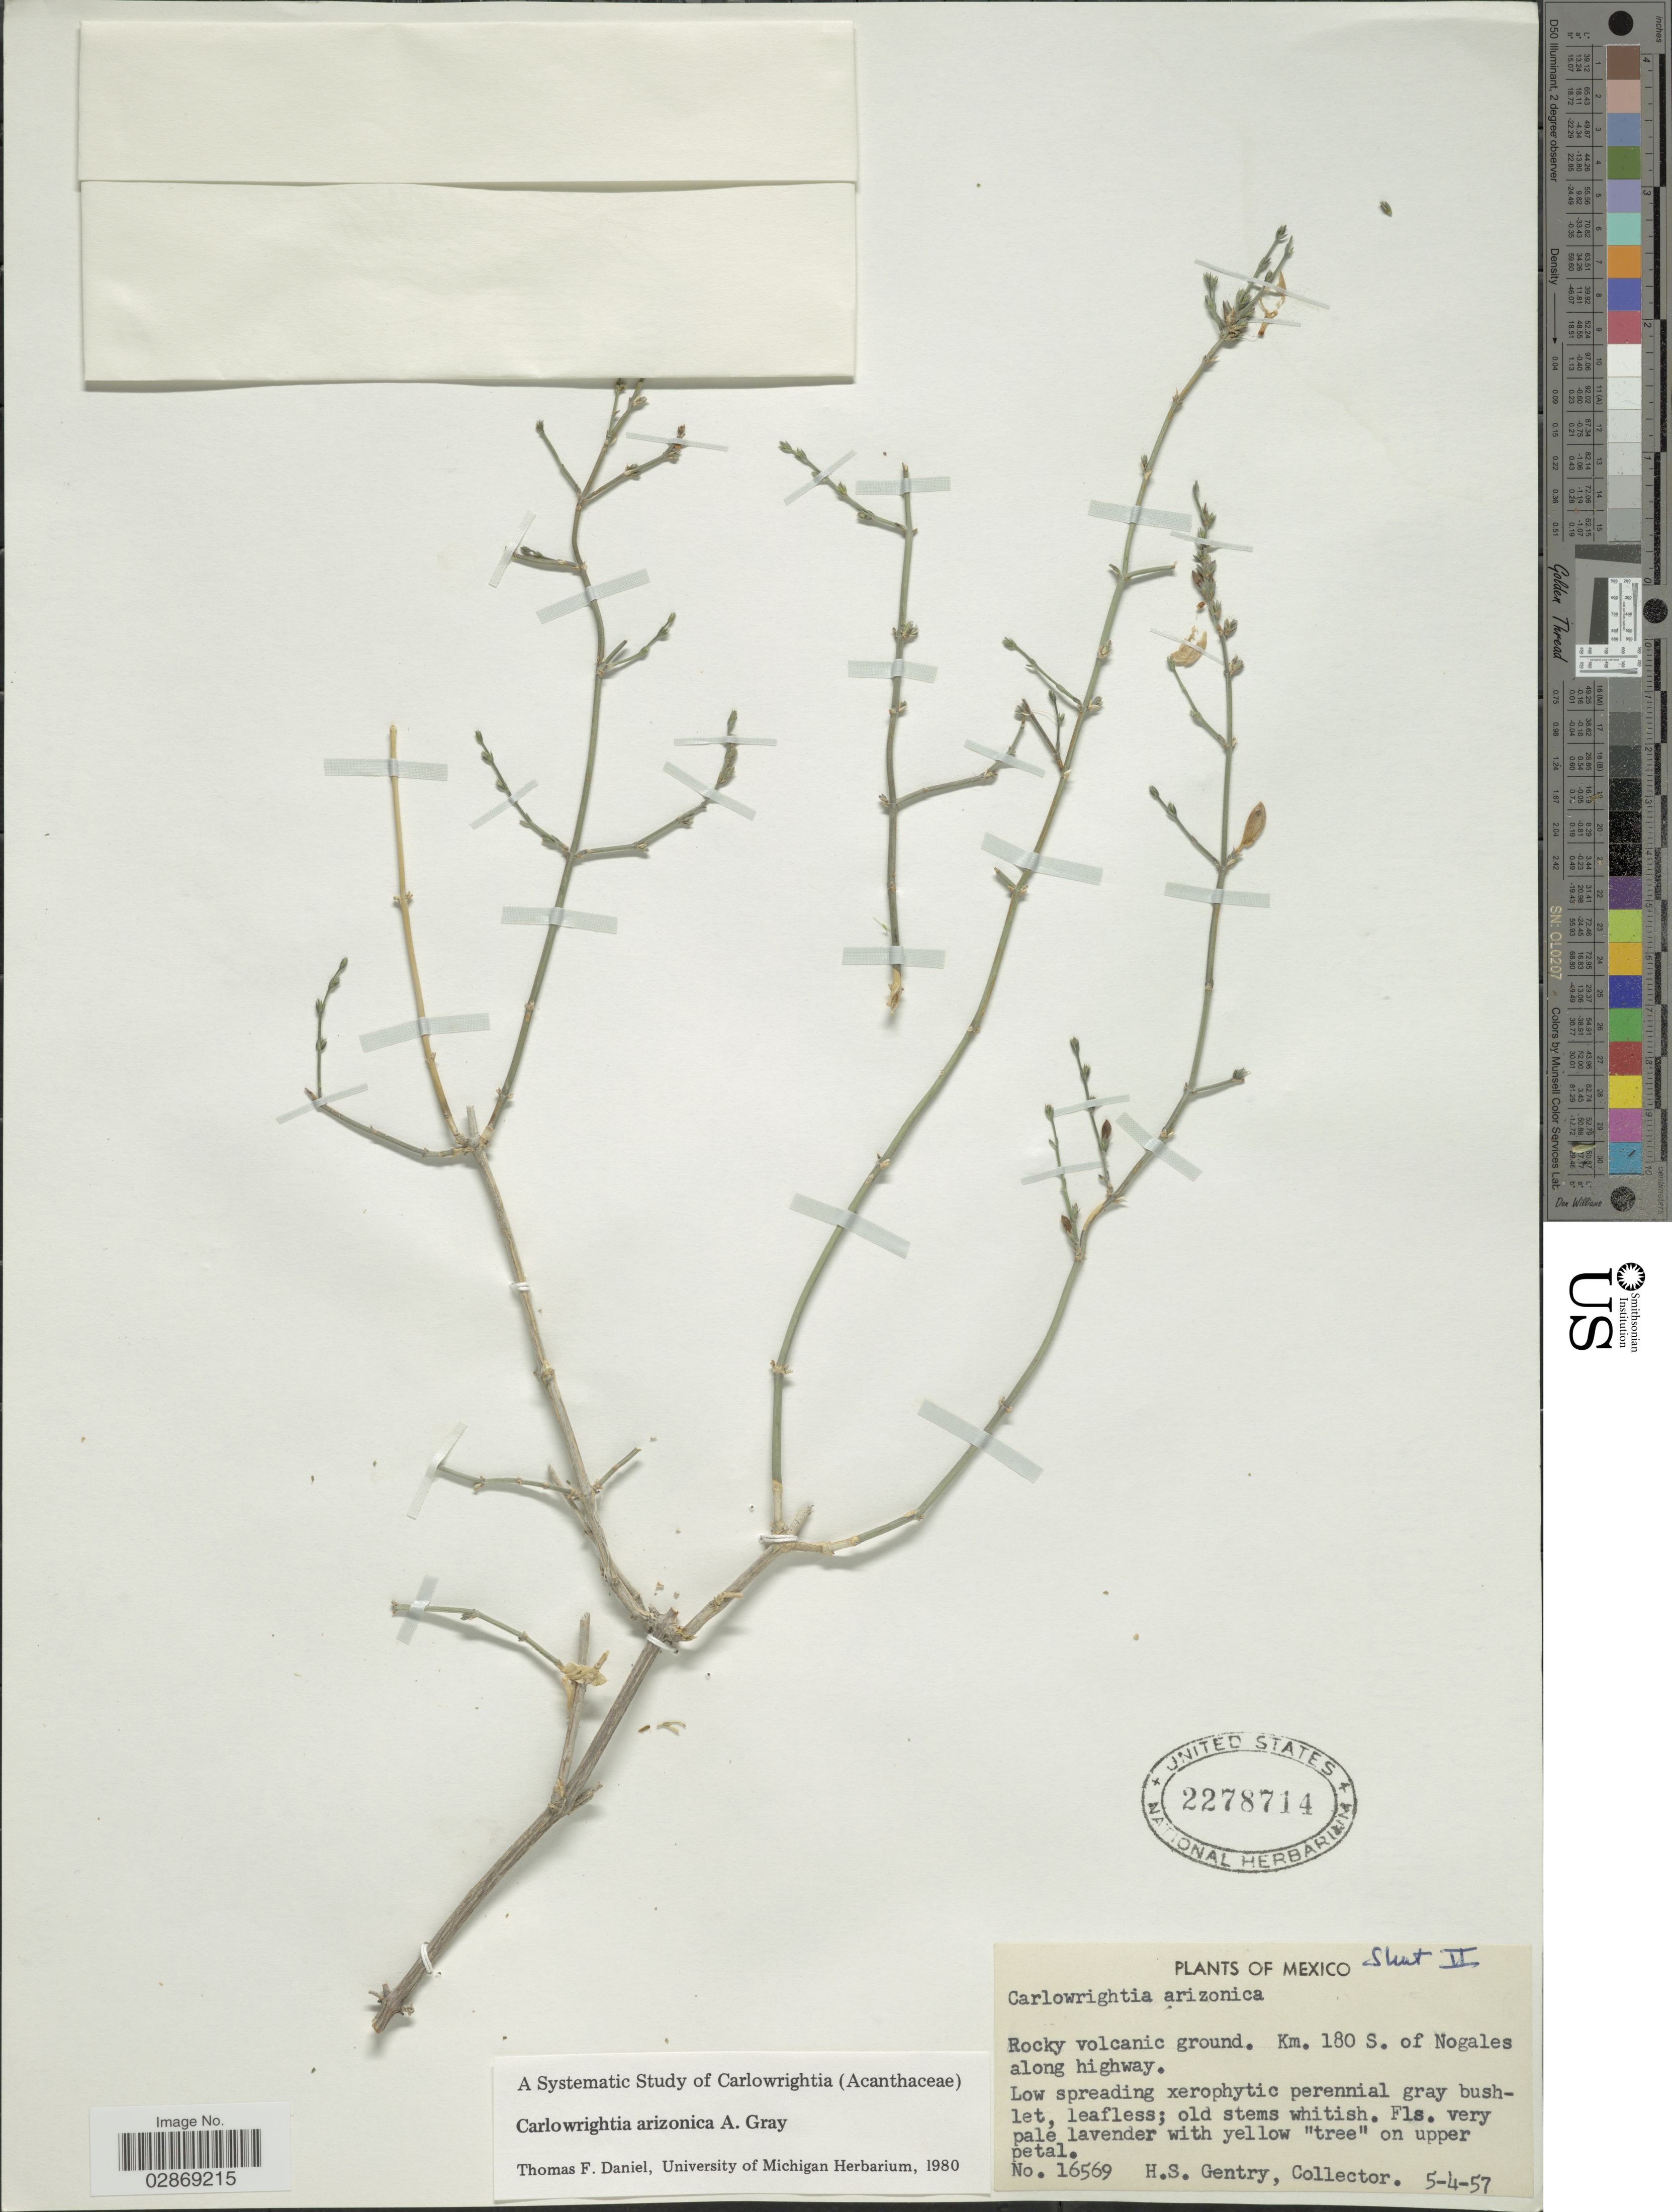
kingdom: Plantae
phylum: Tracheophyta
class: Magnoliopsida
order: Lamiales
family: Acanthaceae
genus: Carlowrightia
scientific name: Carlowrightia arizonica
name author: A. Gray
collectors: H. S. Gentry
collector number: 16569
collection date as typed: Transcribed d/m/y: 5/4/57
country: Mexico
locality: Rocky volcanic ground, Km. 180 S. of Nogales along highway.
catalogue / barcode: US 2278714